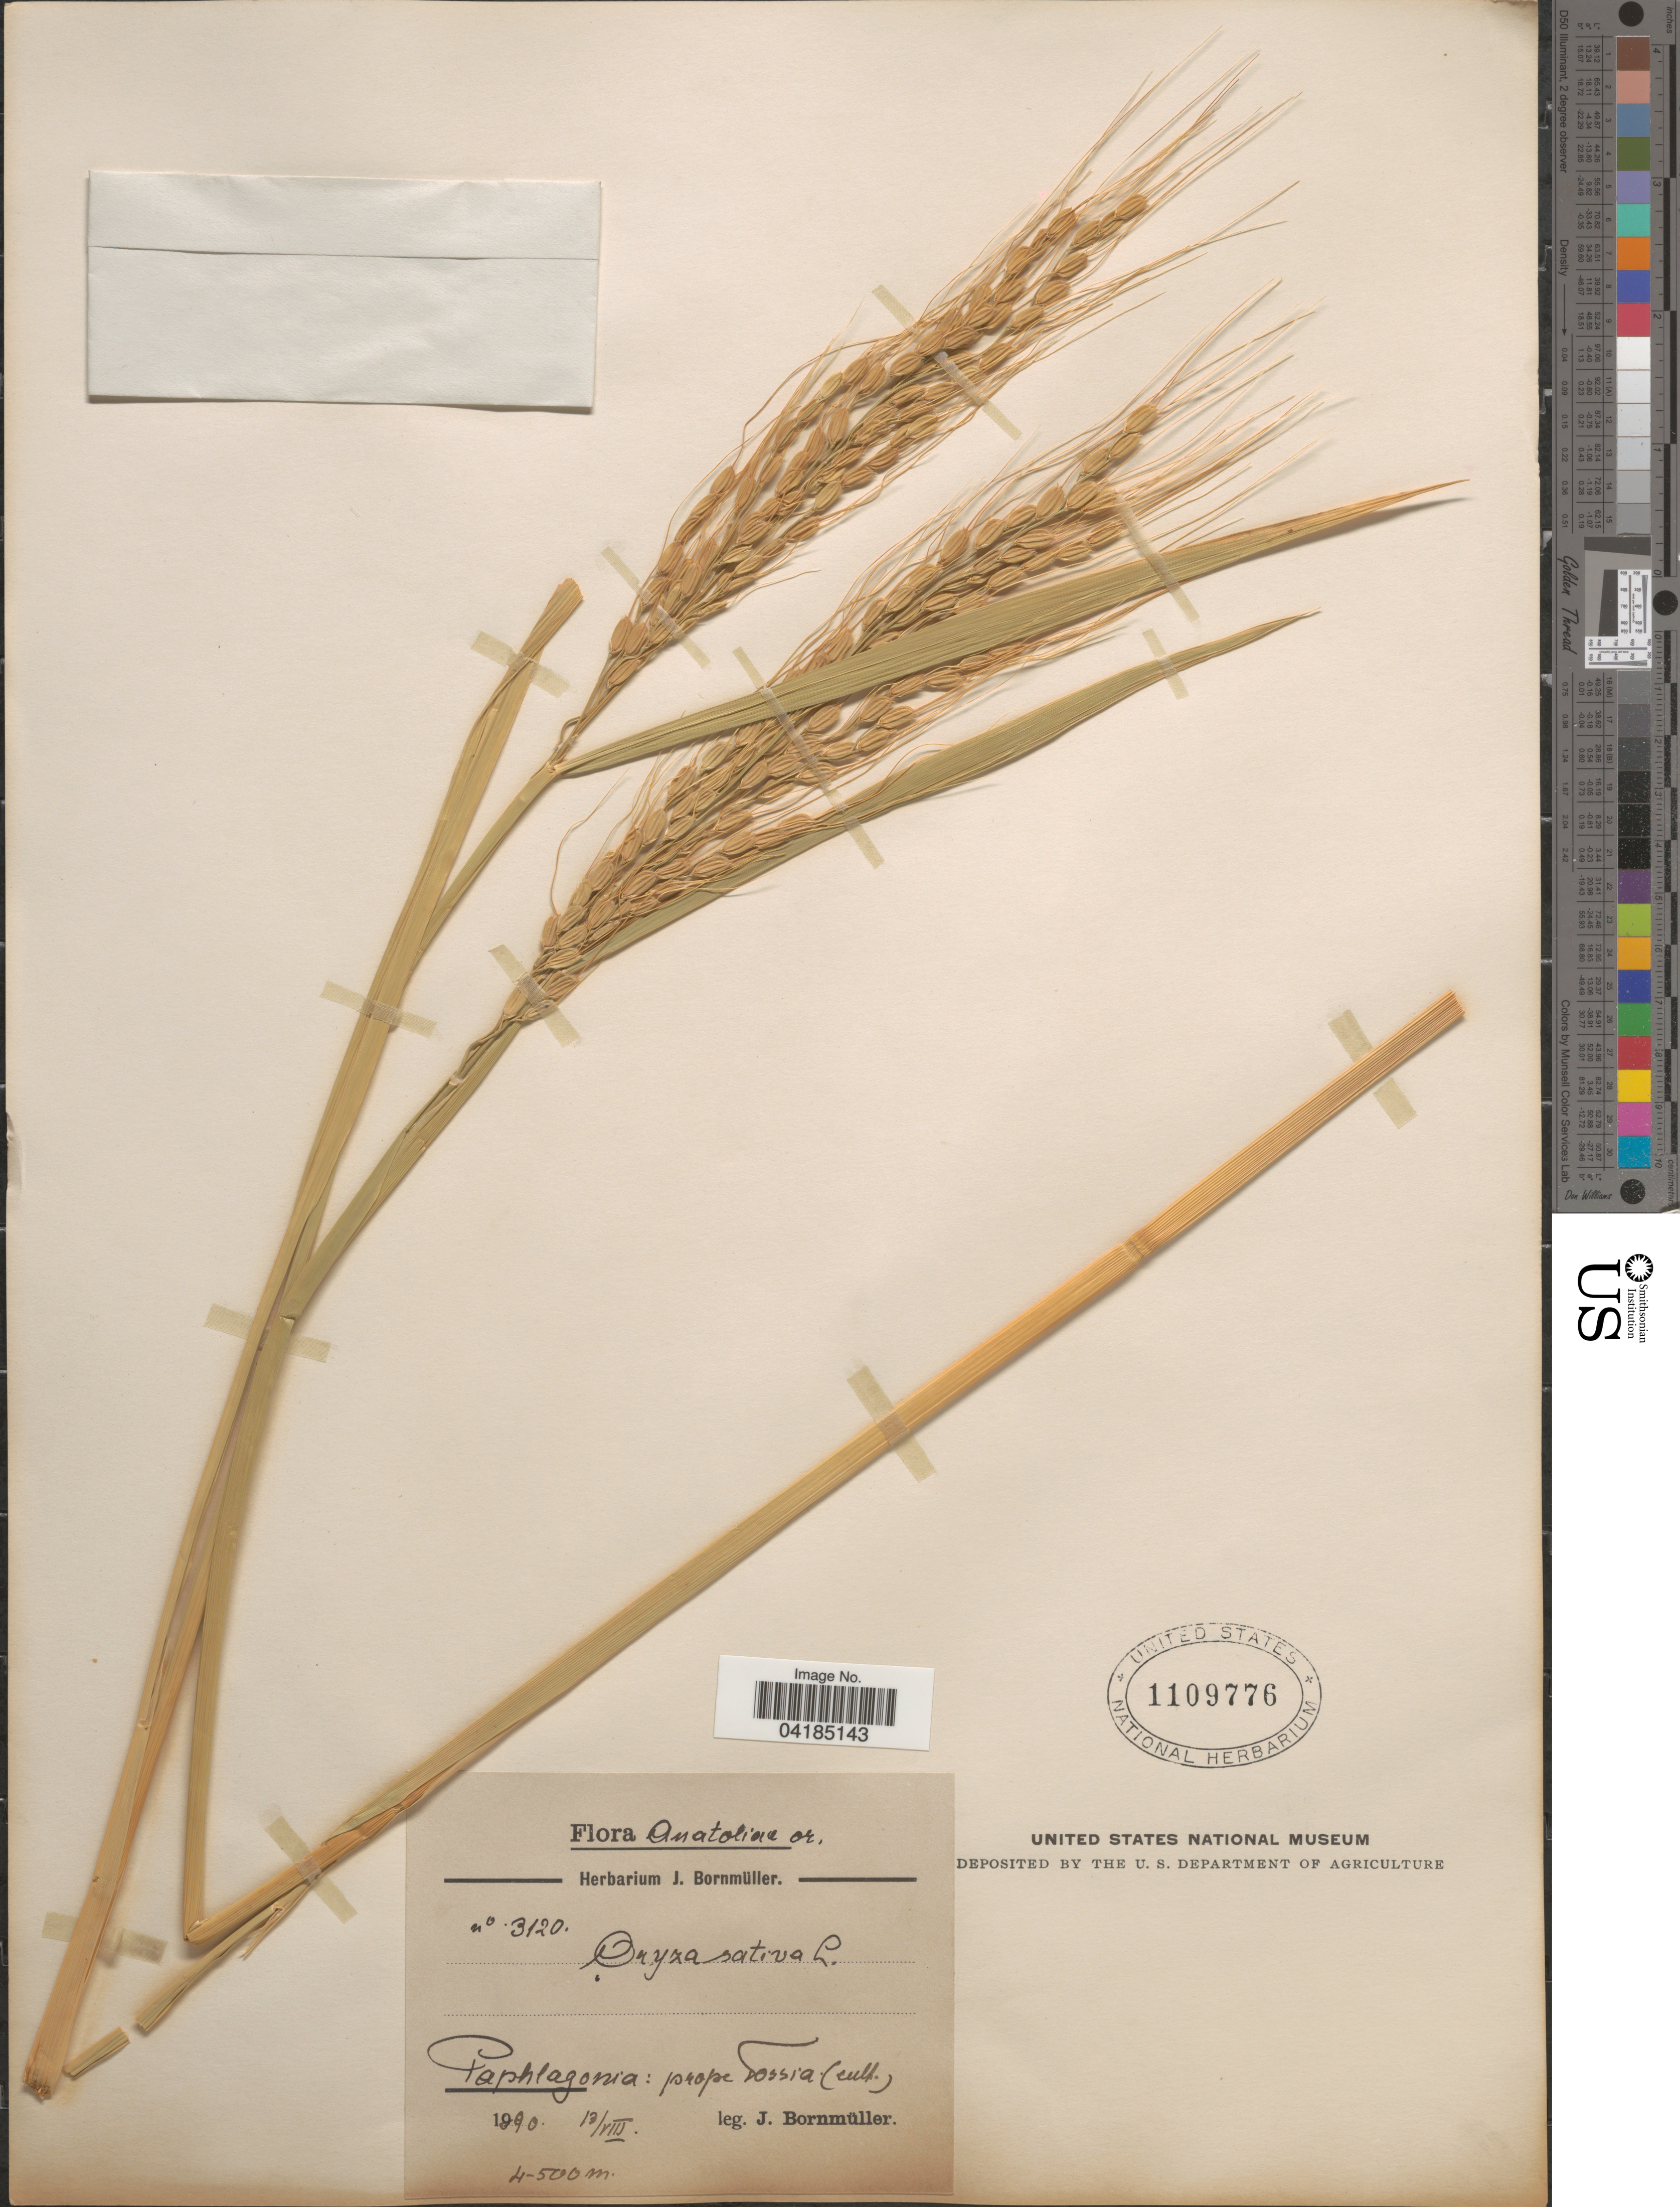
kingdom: Plantae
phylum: Tracheophyta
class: Liliopsida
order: Poales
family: Poaceae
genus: Oryza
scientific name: Oryza sativa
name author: L.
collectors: J. Bornmüller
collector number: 3120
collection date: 1990-08-13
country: Turkey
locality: Anatoliae or. Paphlagonia: prope Tossia.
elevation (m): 400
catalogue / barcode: US 1109776